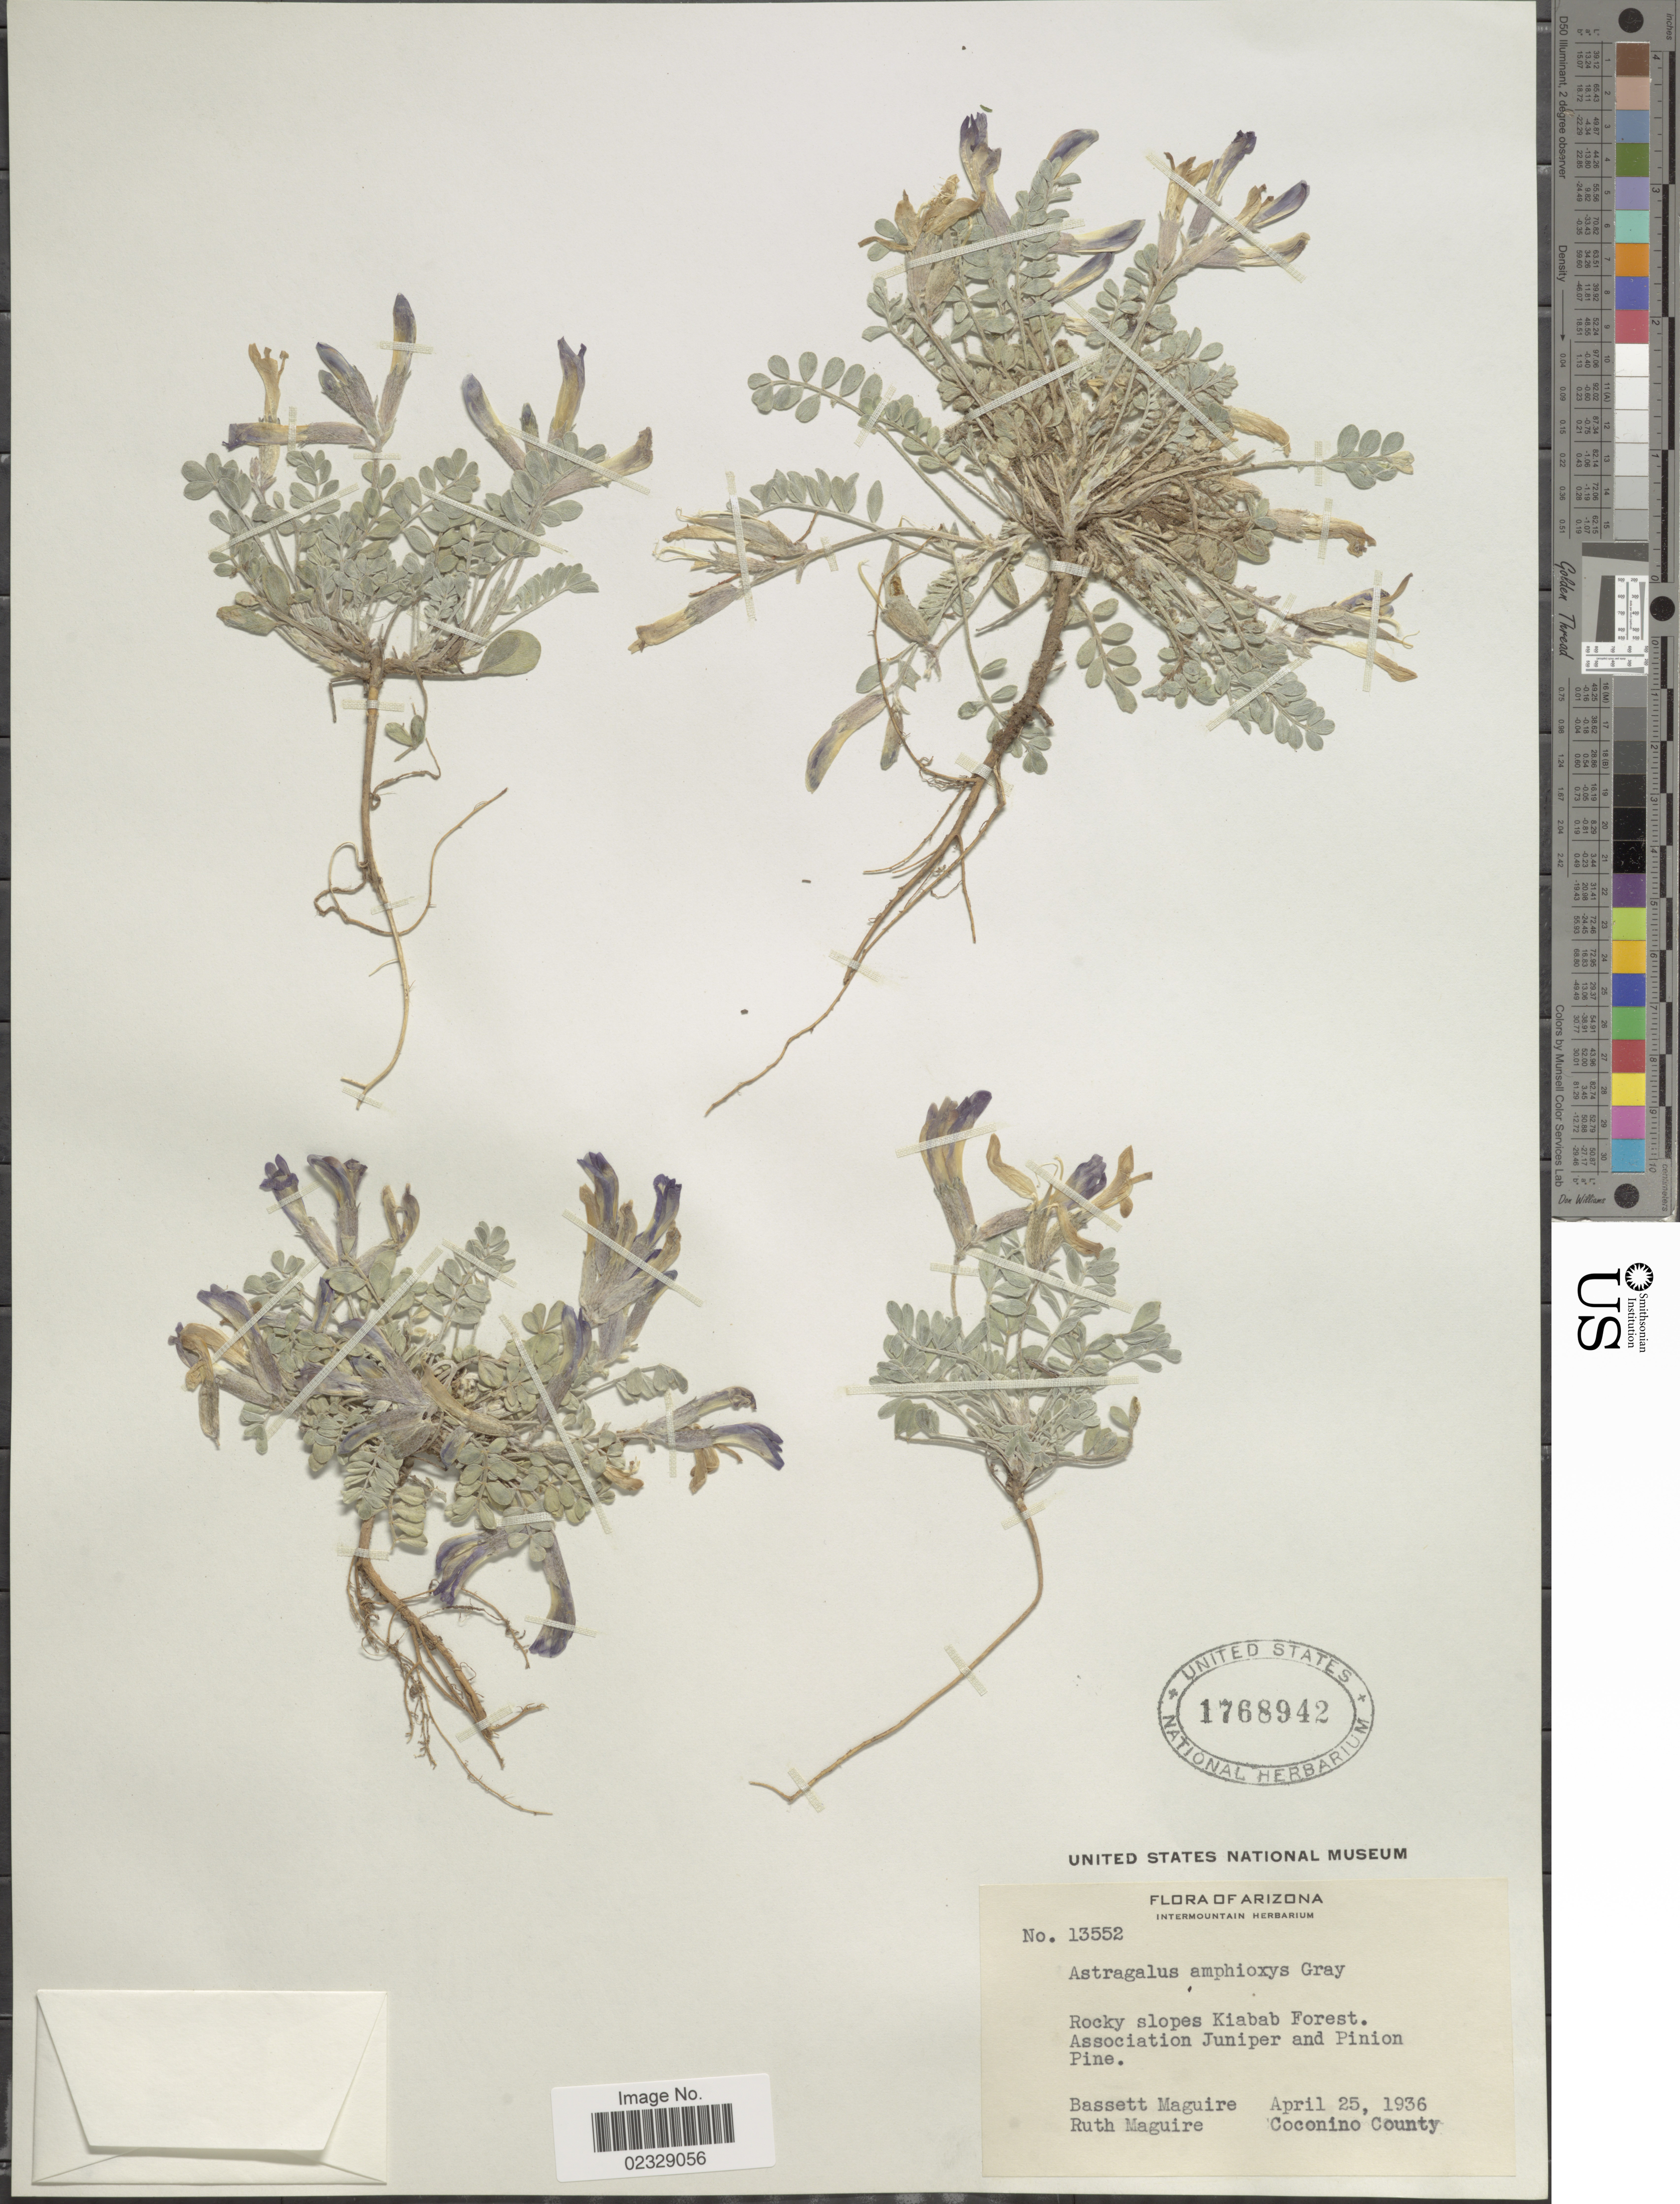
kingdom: Plantae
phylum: Tracheophyta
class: Magnoliopsida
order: Fabales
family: Fabaceae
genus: Astragalus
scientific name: Astragalus amphioxys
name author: A. Gray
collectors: B. Maguire & R. R. Maguire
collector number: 13552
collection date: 1936-04-25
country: United States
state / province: Arizona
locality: Rocky slopes Kiabab Forest, Coconino County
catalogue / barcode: US 1768942